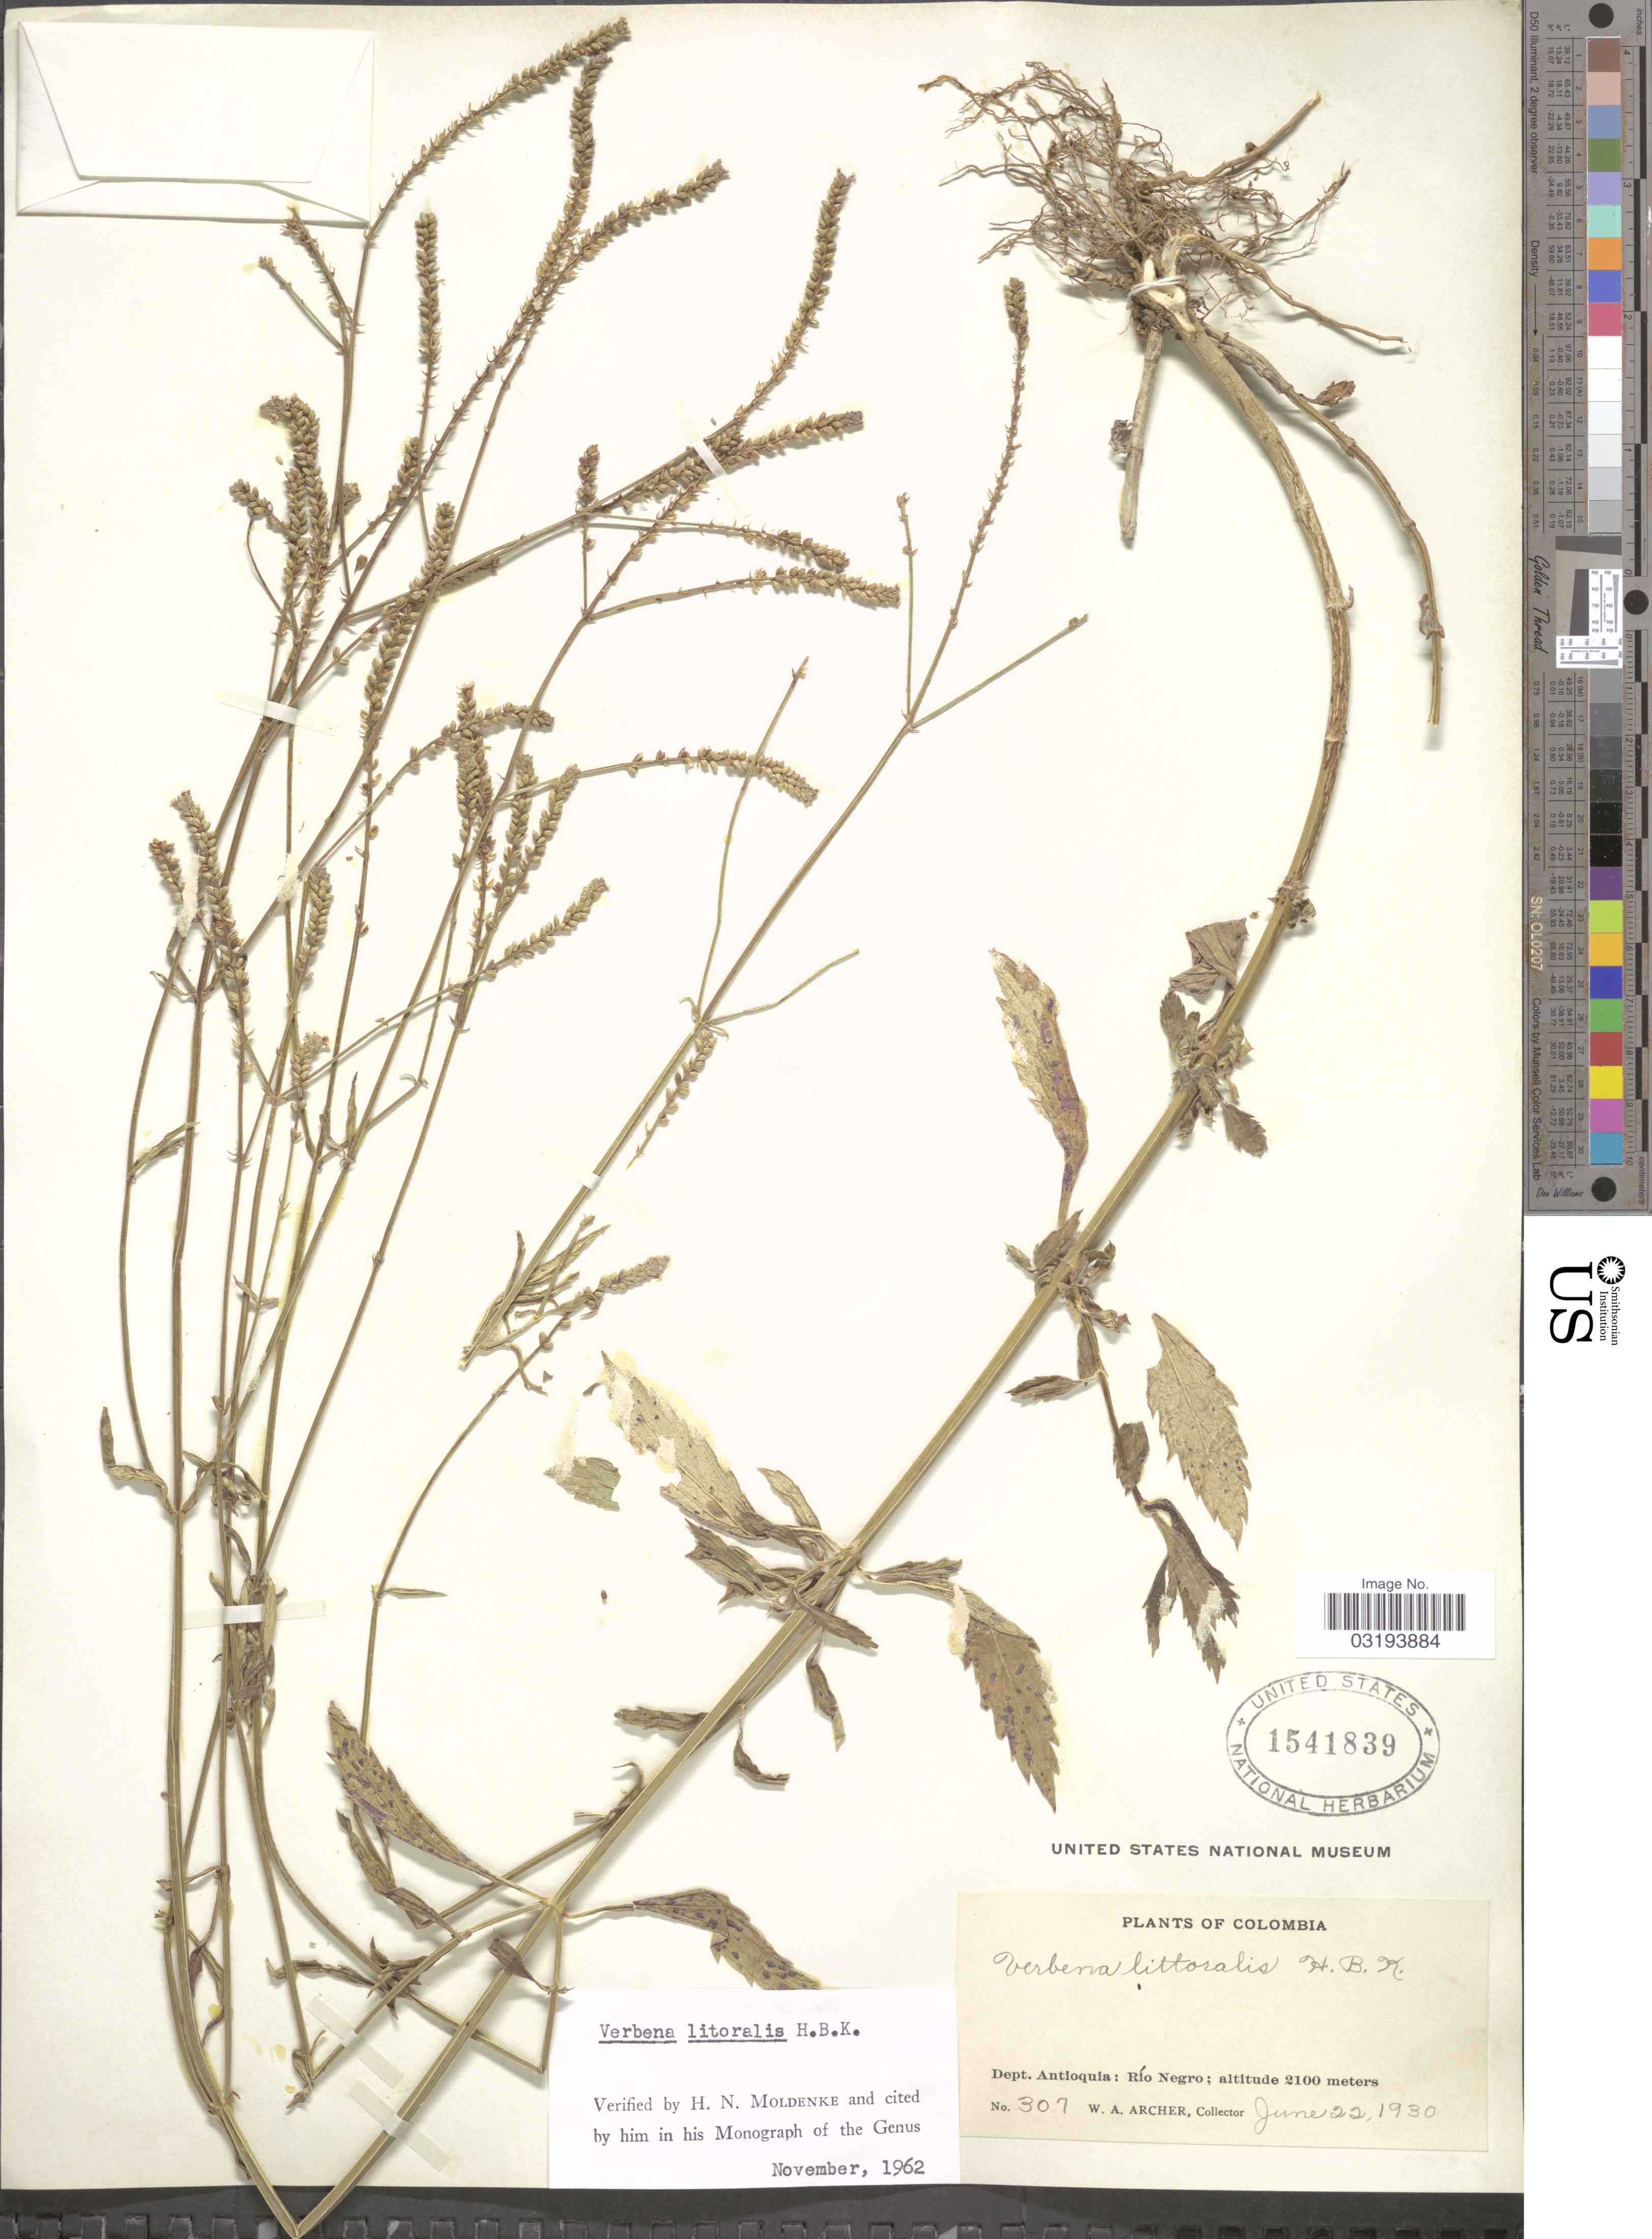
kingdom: Plantae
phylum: Tracheophyta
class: Magnoliopsida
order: Lamiales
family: Verbenaceae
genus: Verbena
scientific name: Verbena litoralis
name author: Kunth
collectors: W. Archer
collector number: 307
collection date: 1930-06-22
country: Colombia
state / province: Antioquia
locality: Dept. Antioquia: Río Negro.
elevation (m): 2100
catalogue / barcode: US 1541839